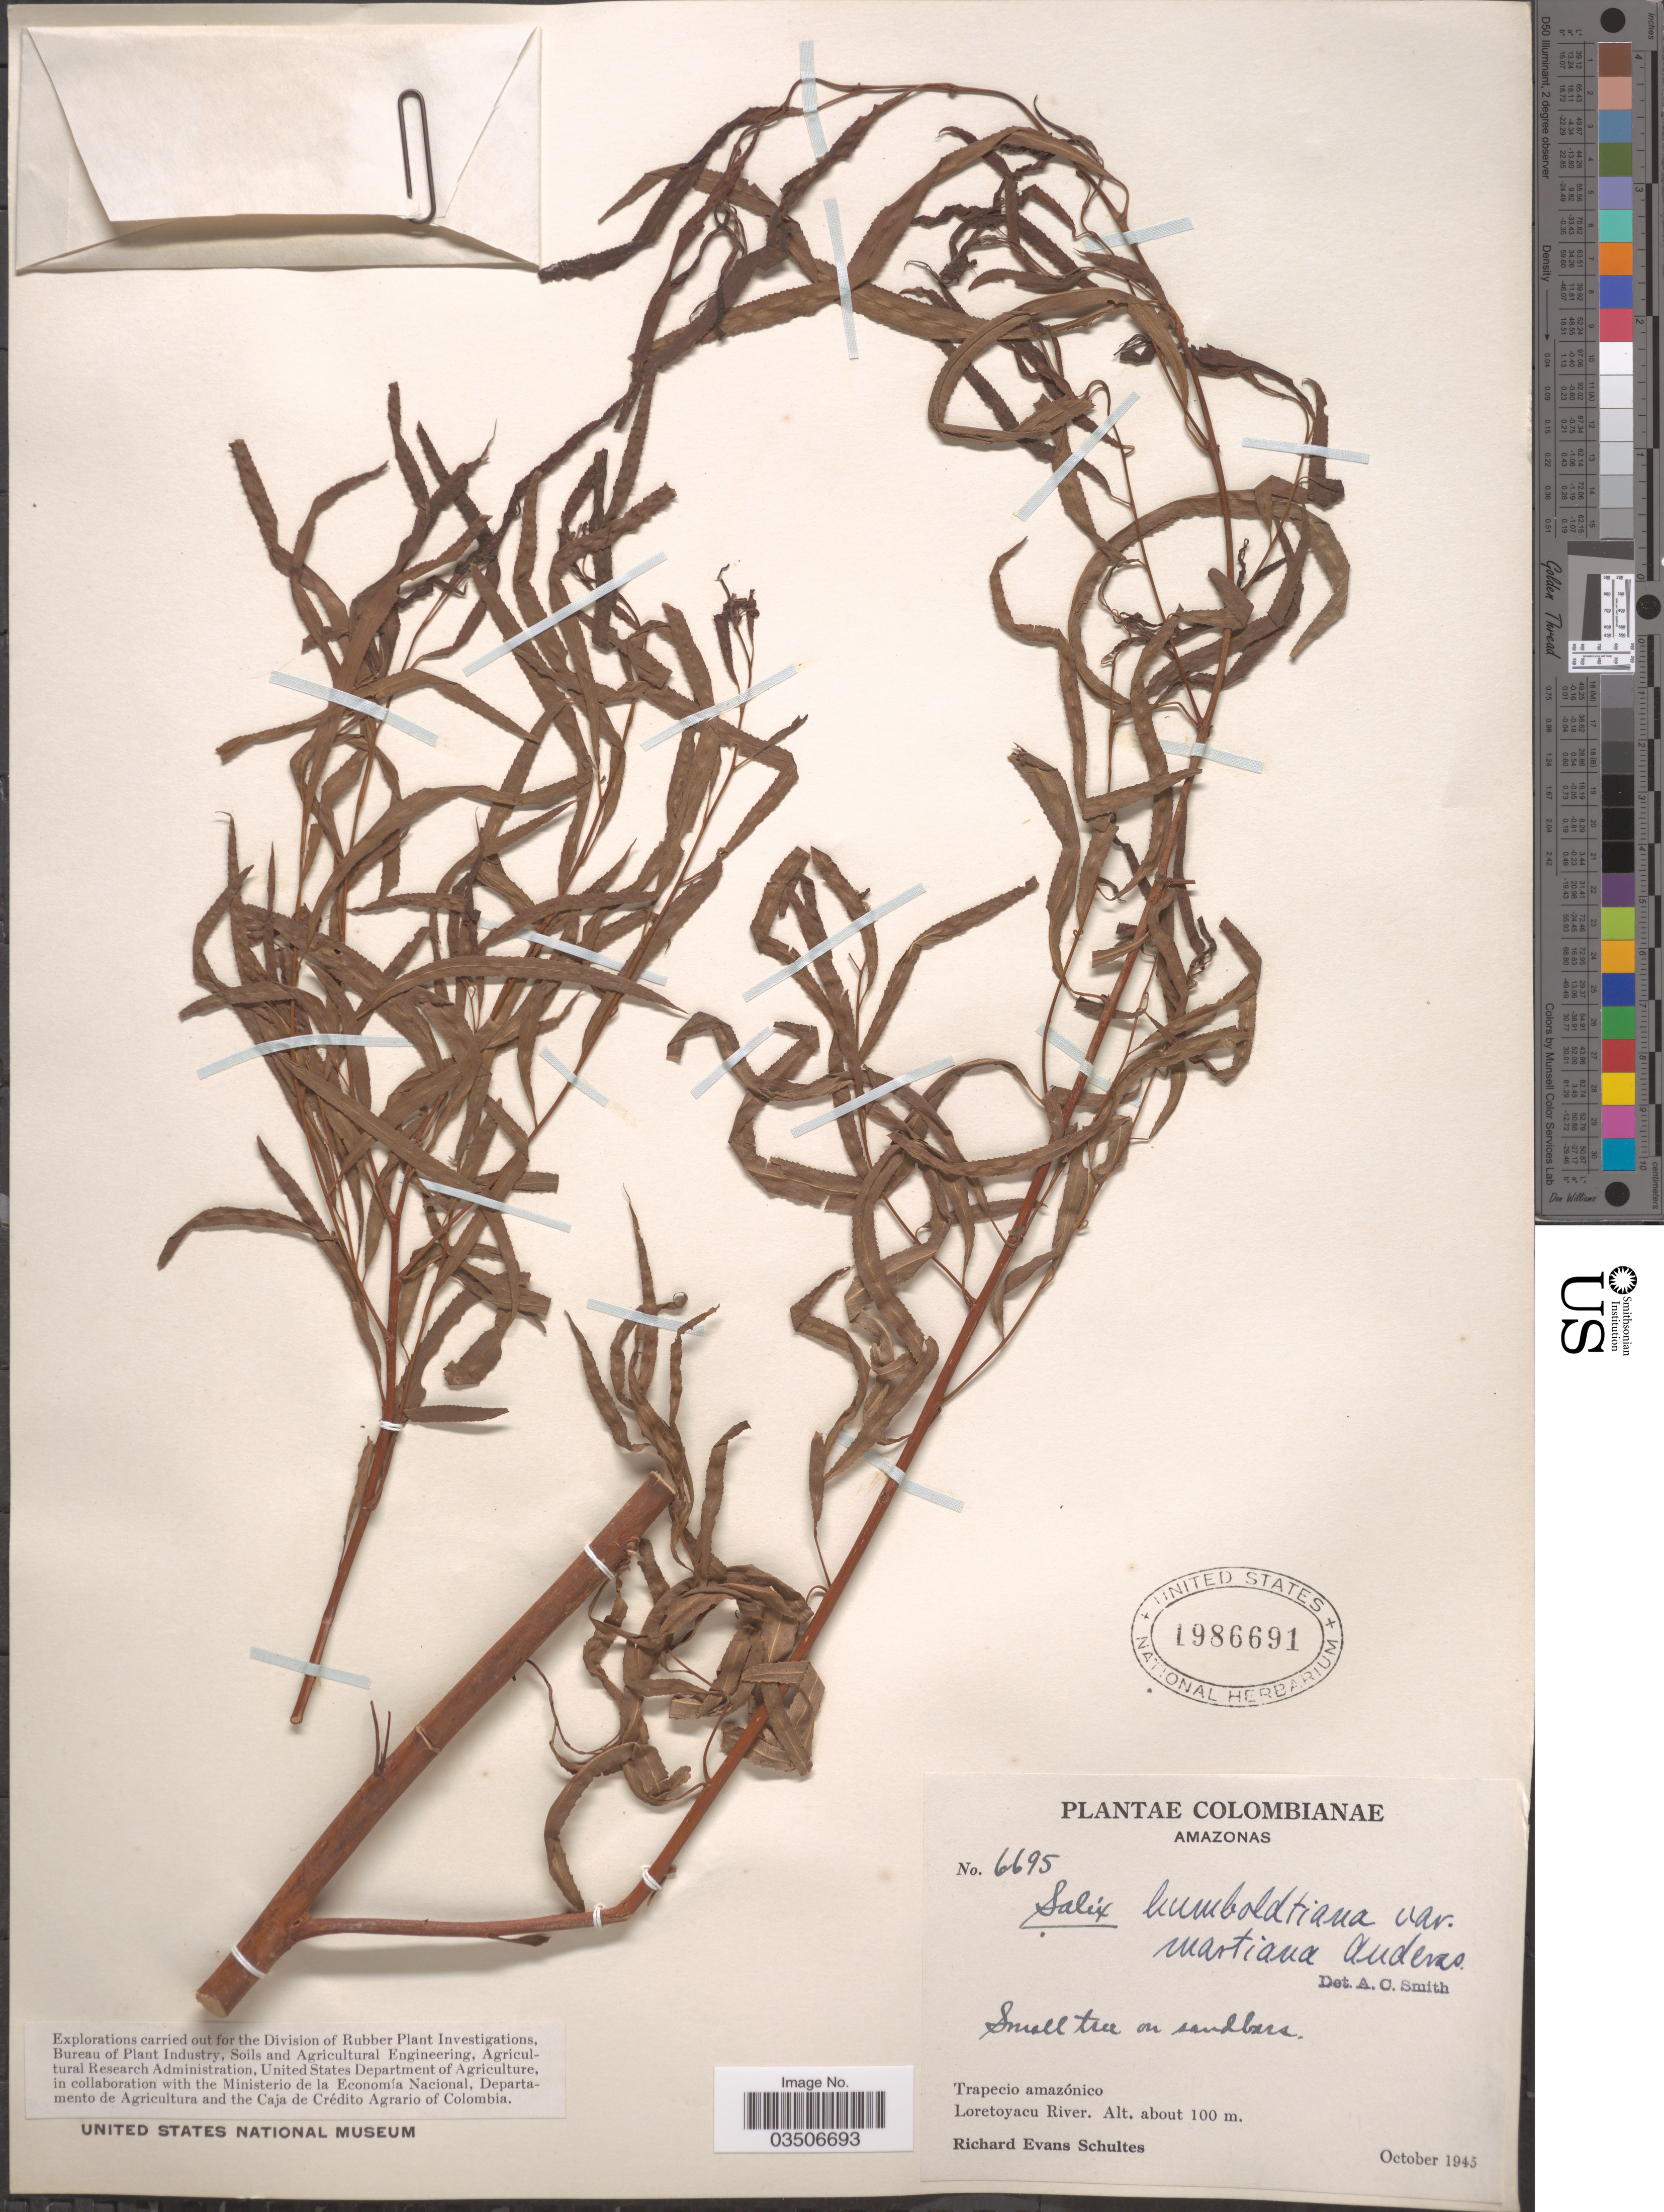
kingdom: Plantae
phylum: Tracheophyta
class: Magnoliopsida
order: Malpighiales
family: Salicaceae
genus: Salix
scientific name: Salix humboldtiana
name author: Willd.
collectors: R. E. Schultes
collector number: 6695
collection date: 1945-10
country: Colombia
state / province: Amazônas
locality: Trapecio amazónico. Loretoyacu River.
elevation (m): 100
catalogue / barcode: US 1986691